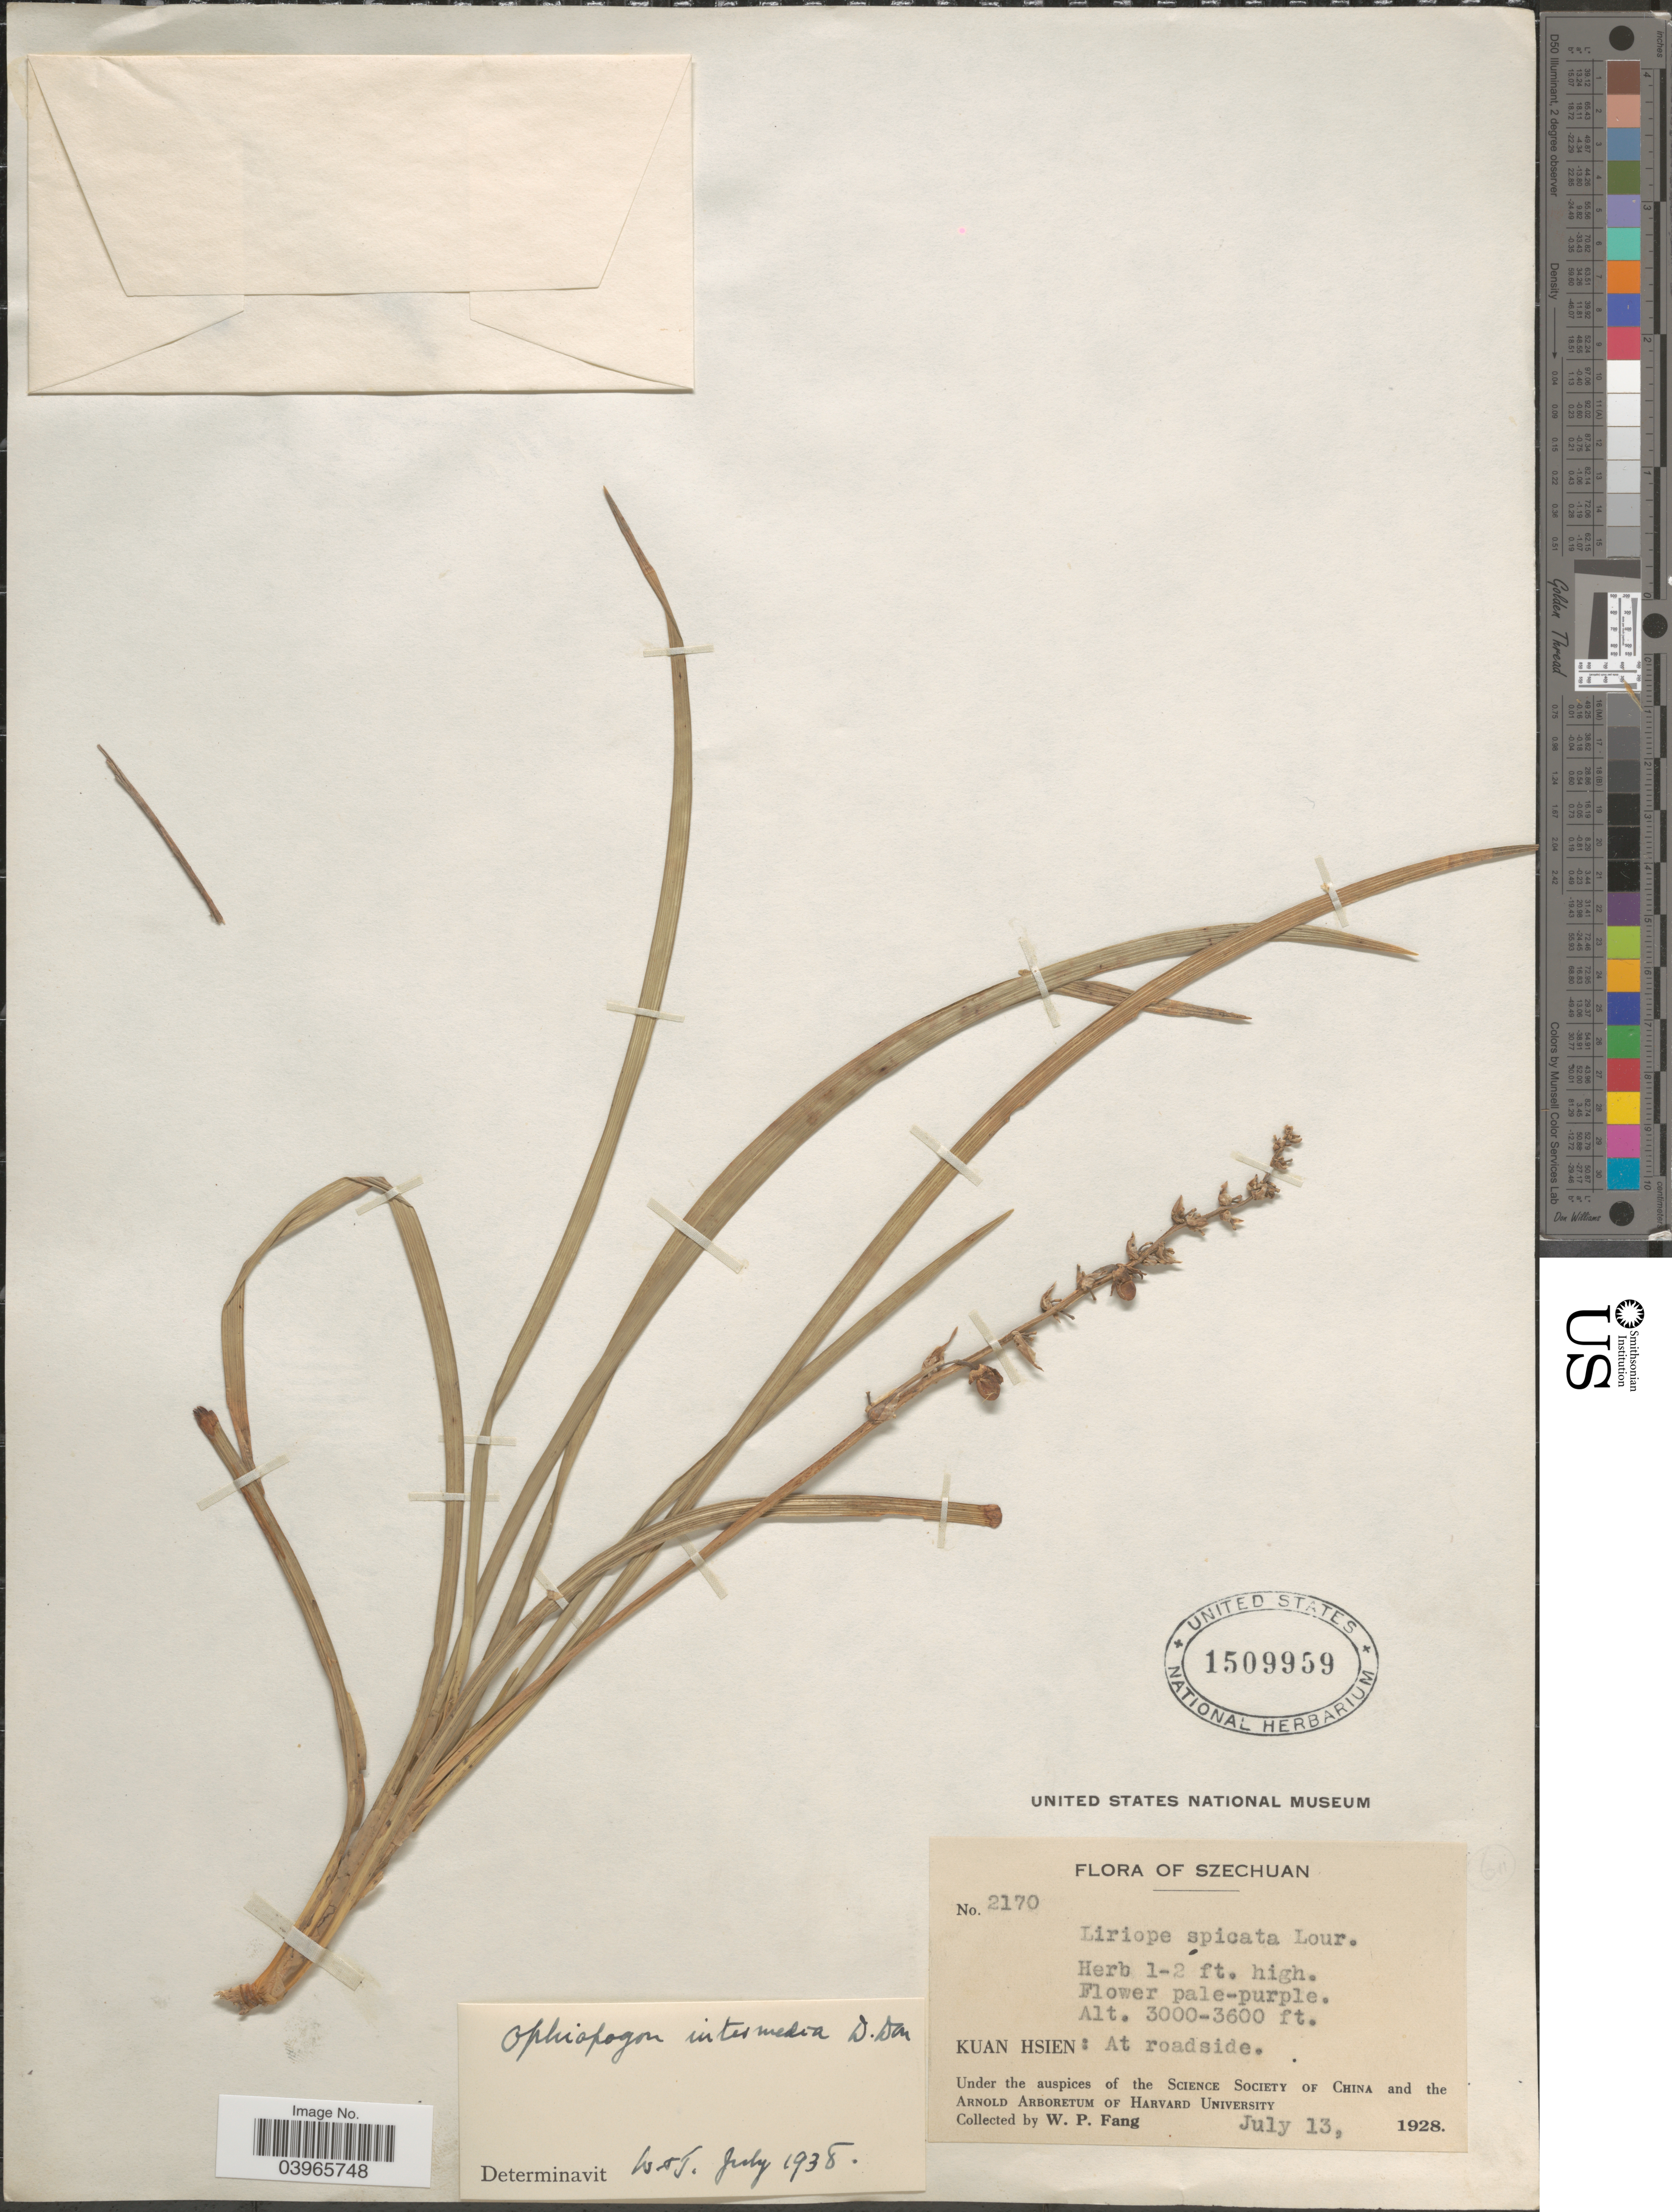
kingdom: Plantae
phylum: Tracheophyta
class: Liliopsida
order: Asparagales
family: Asparagaceae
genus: Ophiopogon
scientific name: Ophiopogon intermedius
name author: D. Don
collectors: W. P. Fang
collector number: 2170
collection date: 1928-07-13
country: China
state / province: Sichuan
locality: Szechuan. Kuan Hsien.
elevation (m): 914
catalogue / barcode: US 1509959